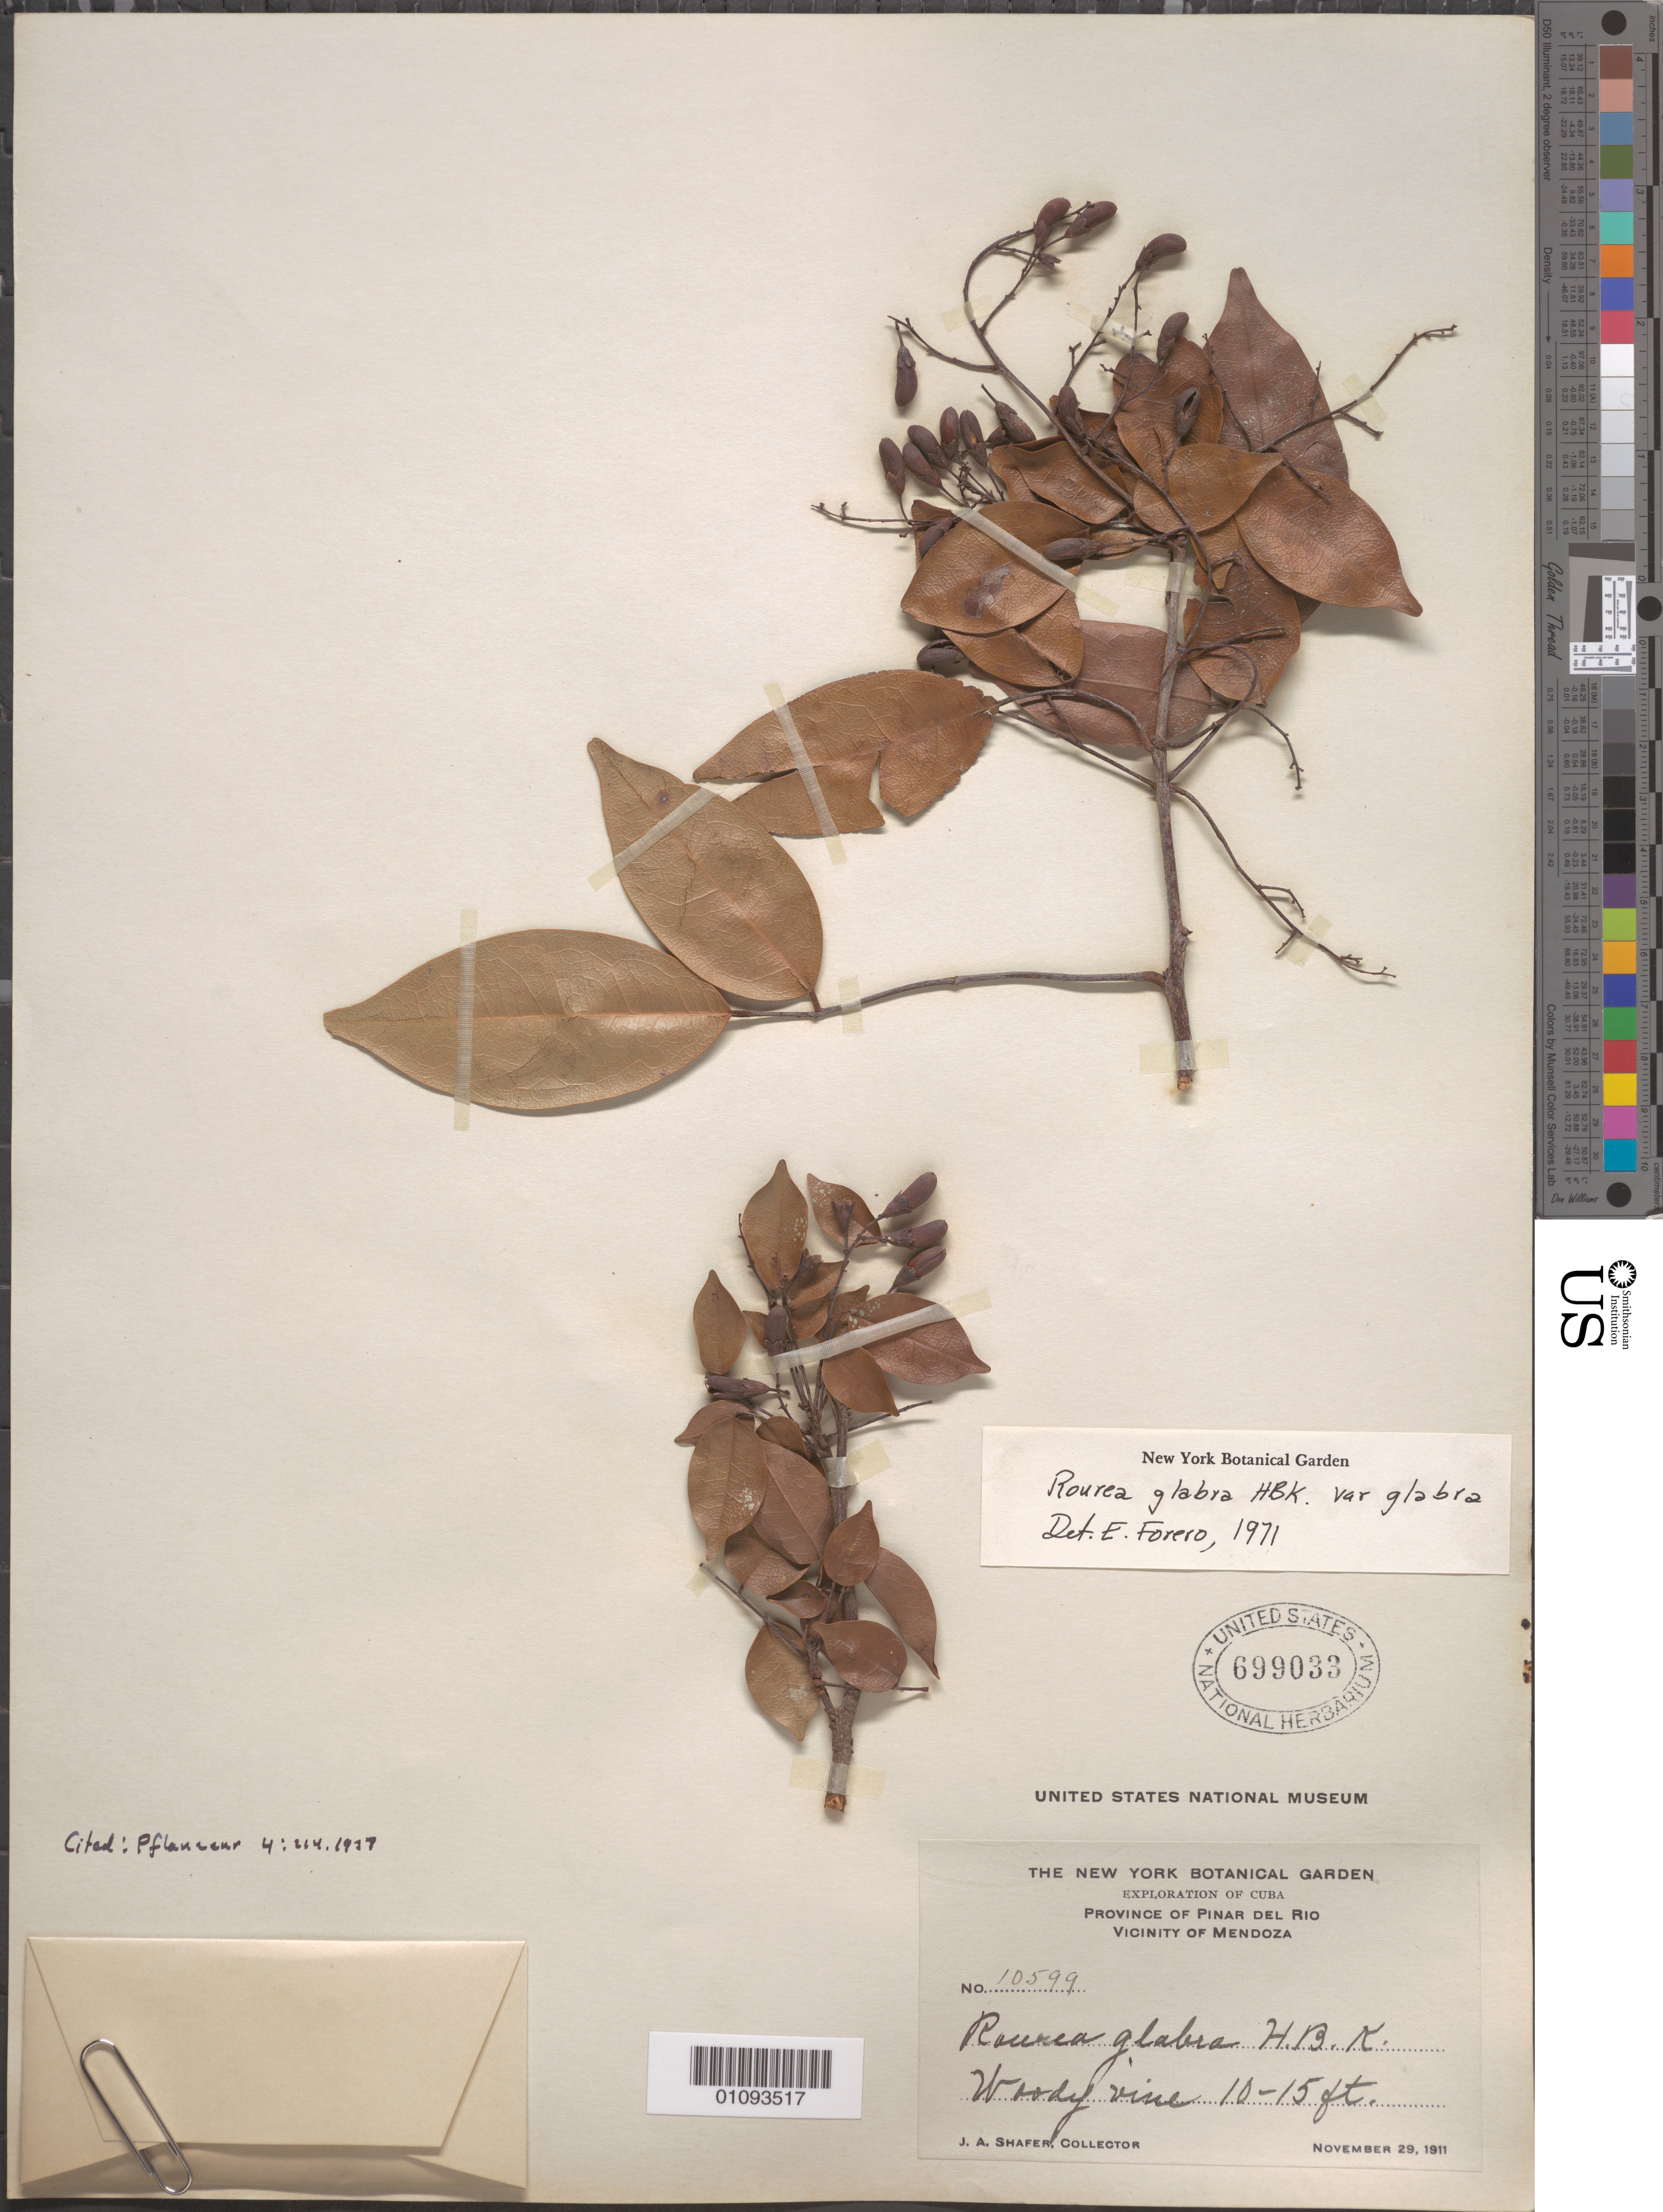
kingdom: Plantae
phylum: Tracheophyta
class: Magnoliopsida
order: Oxalidales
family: Connaraceae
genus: Rourea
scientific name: Rourea glabra var. glabra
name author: Kunth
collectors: J. A. Shafer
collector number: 10599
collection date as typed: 29 Nov 1911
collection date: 1911-11-29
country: Cuba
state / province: Pinar del Rio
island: Cuba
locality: Pinar del Rio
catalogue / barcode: US 699033